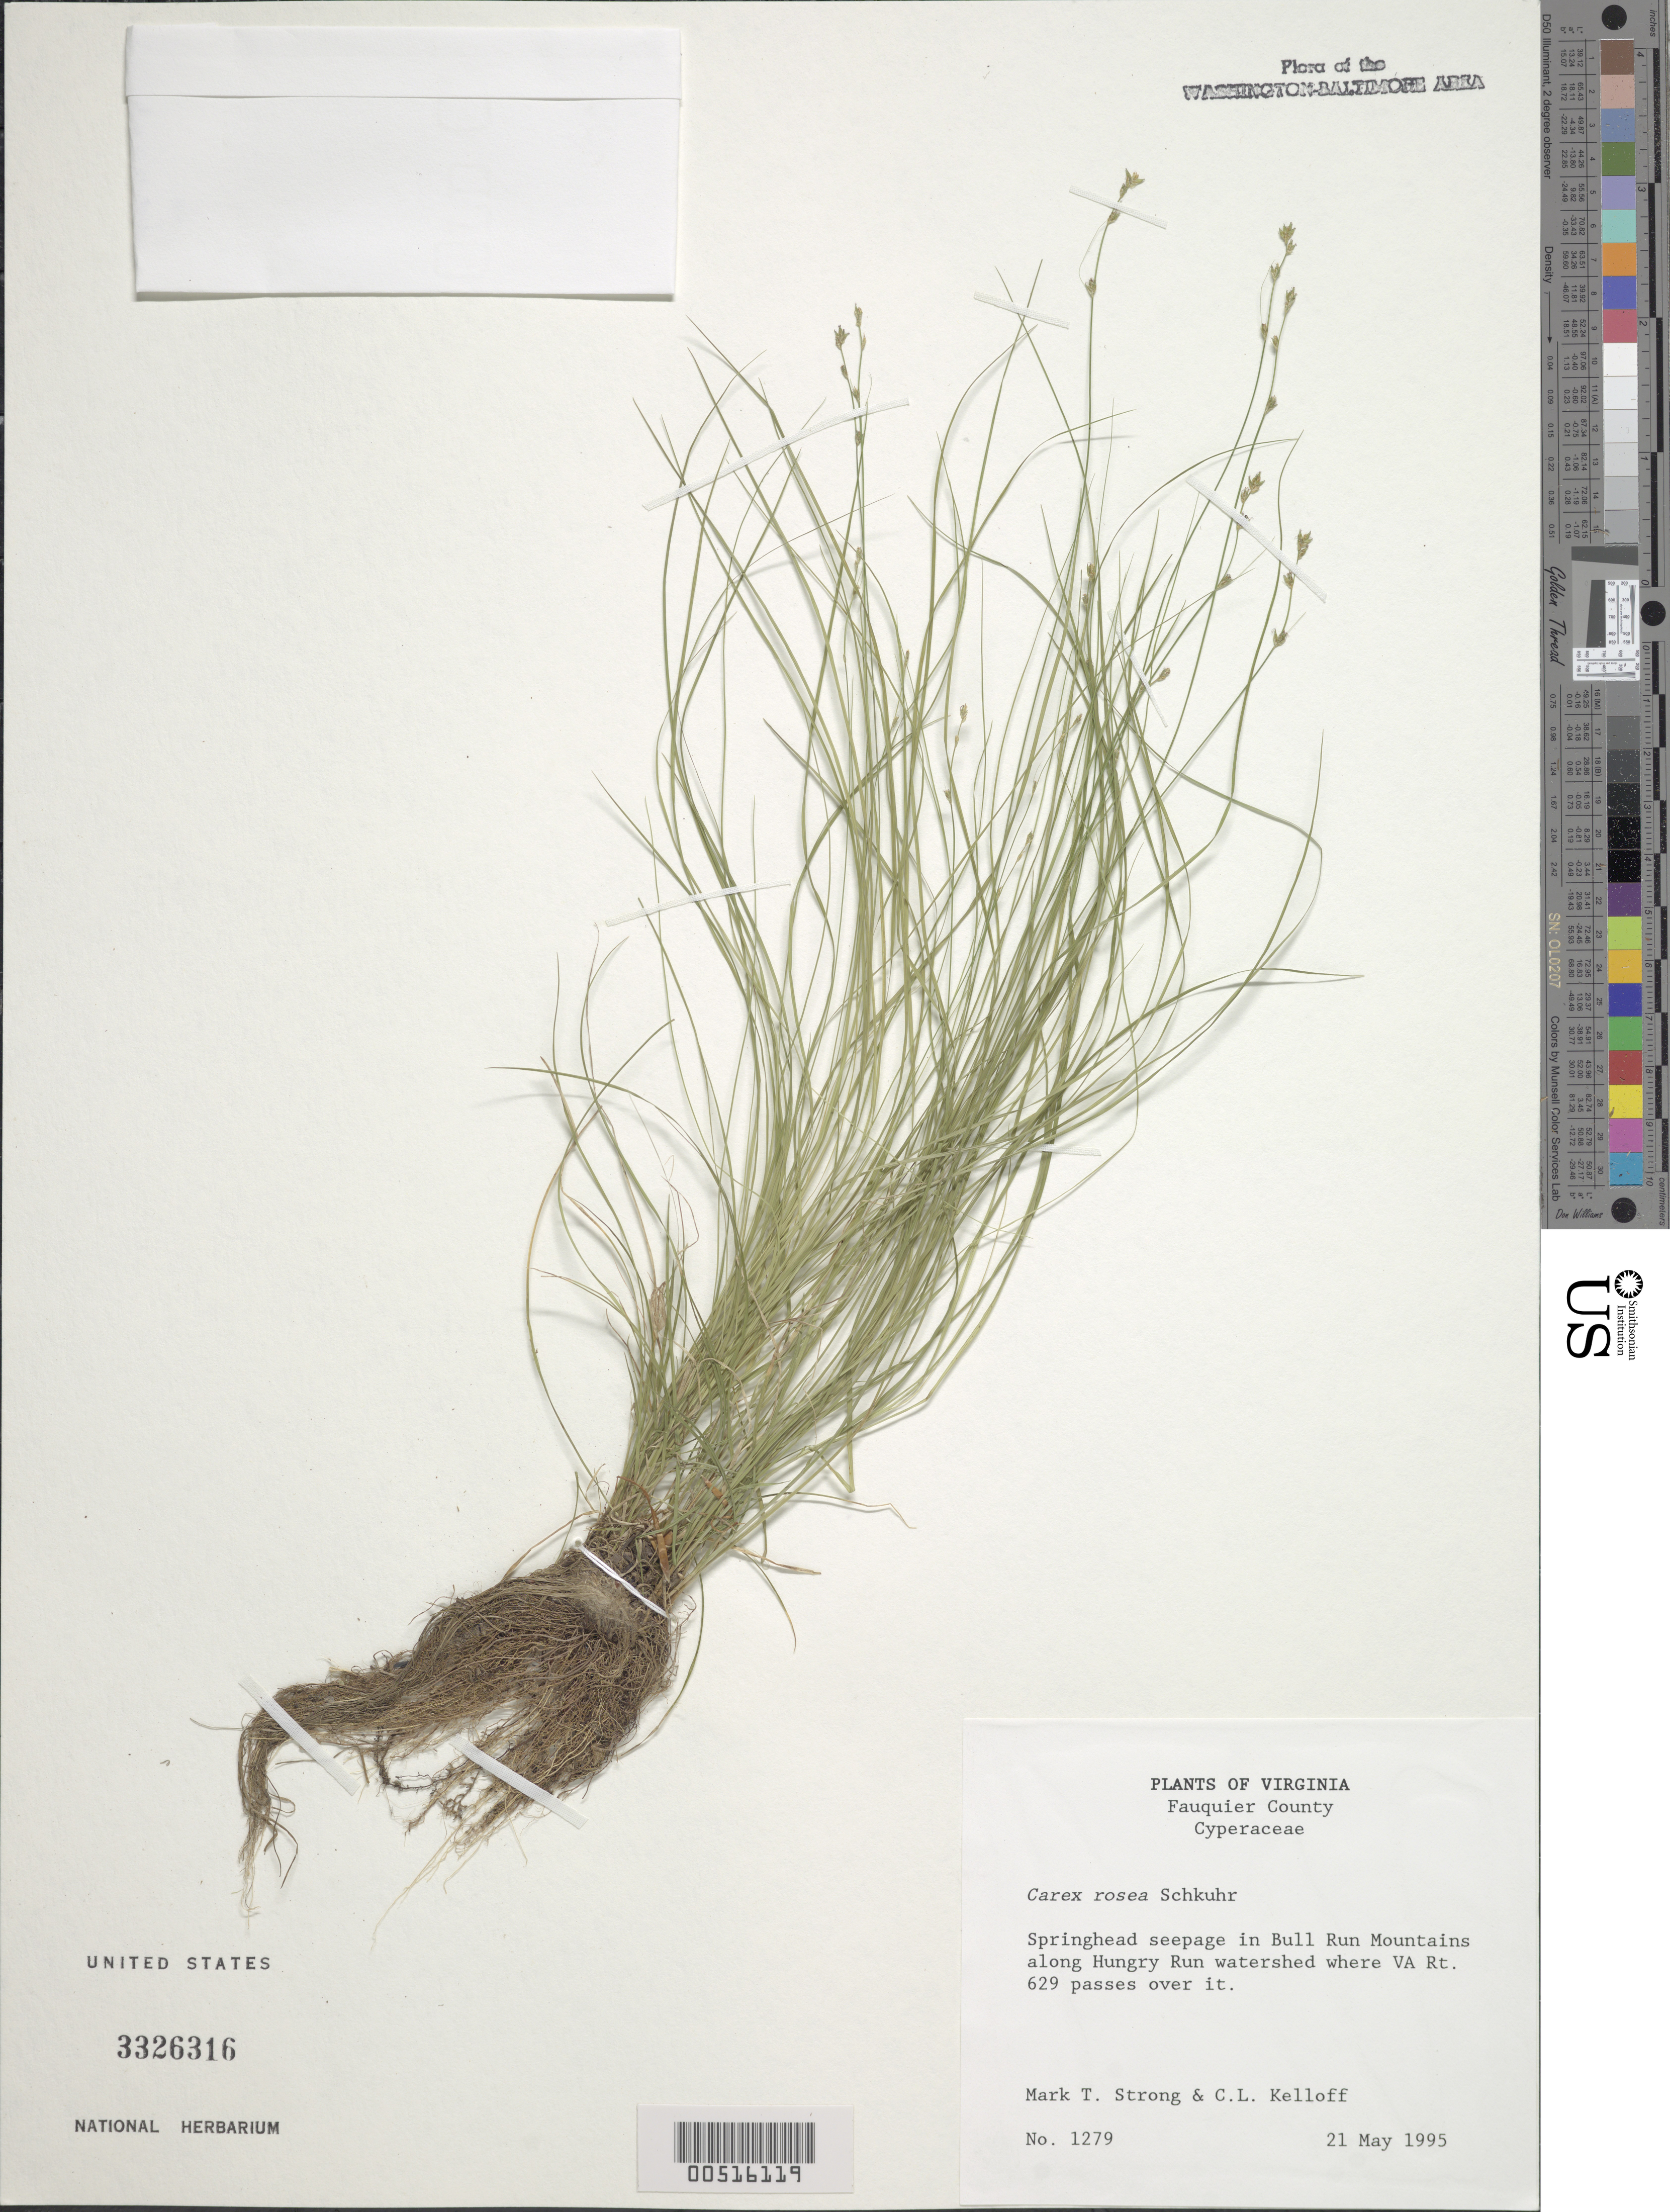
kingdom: Plantae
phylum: Tracheophyta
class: Liliopsida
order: Poales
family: Cyperaceae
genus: Carex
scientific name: Carex rosea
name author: Willd.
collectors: M. T. Strong & C. L. Kelloff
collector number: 1279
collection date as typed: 21 May 1995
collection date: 1995-05-21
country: United States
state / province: Virginia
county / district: Fauquier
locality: Above Hungry Run, Bull Run Mts., VA Rt. 629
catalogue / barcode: US 3326316